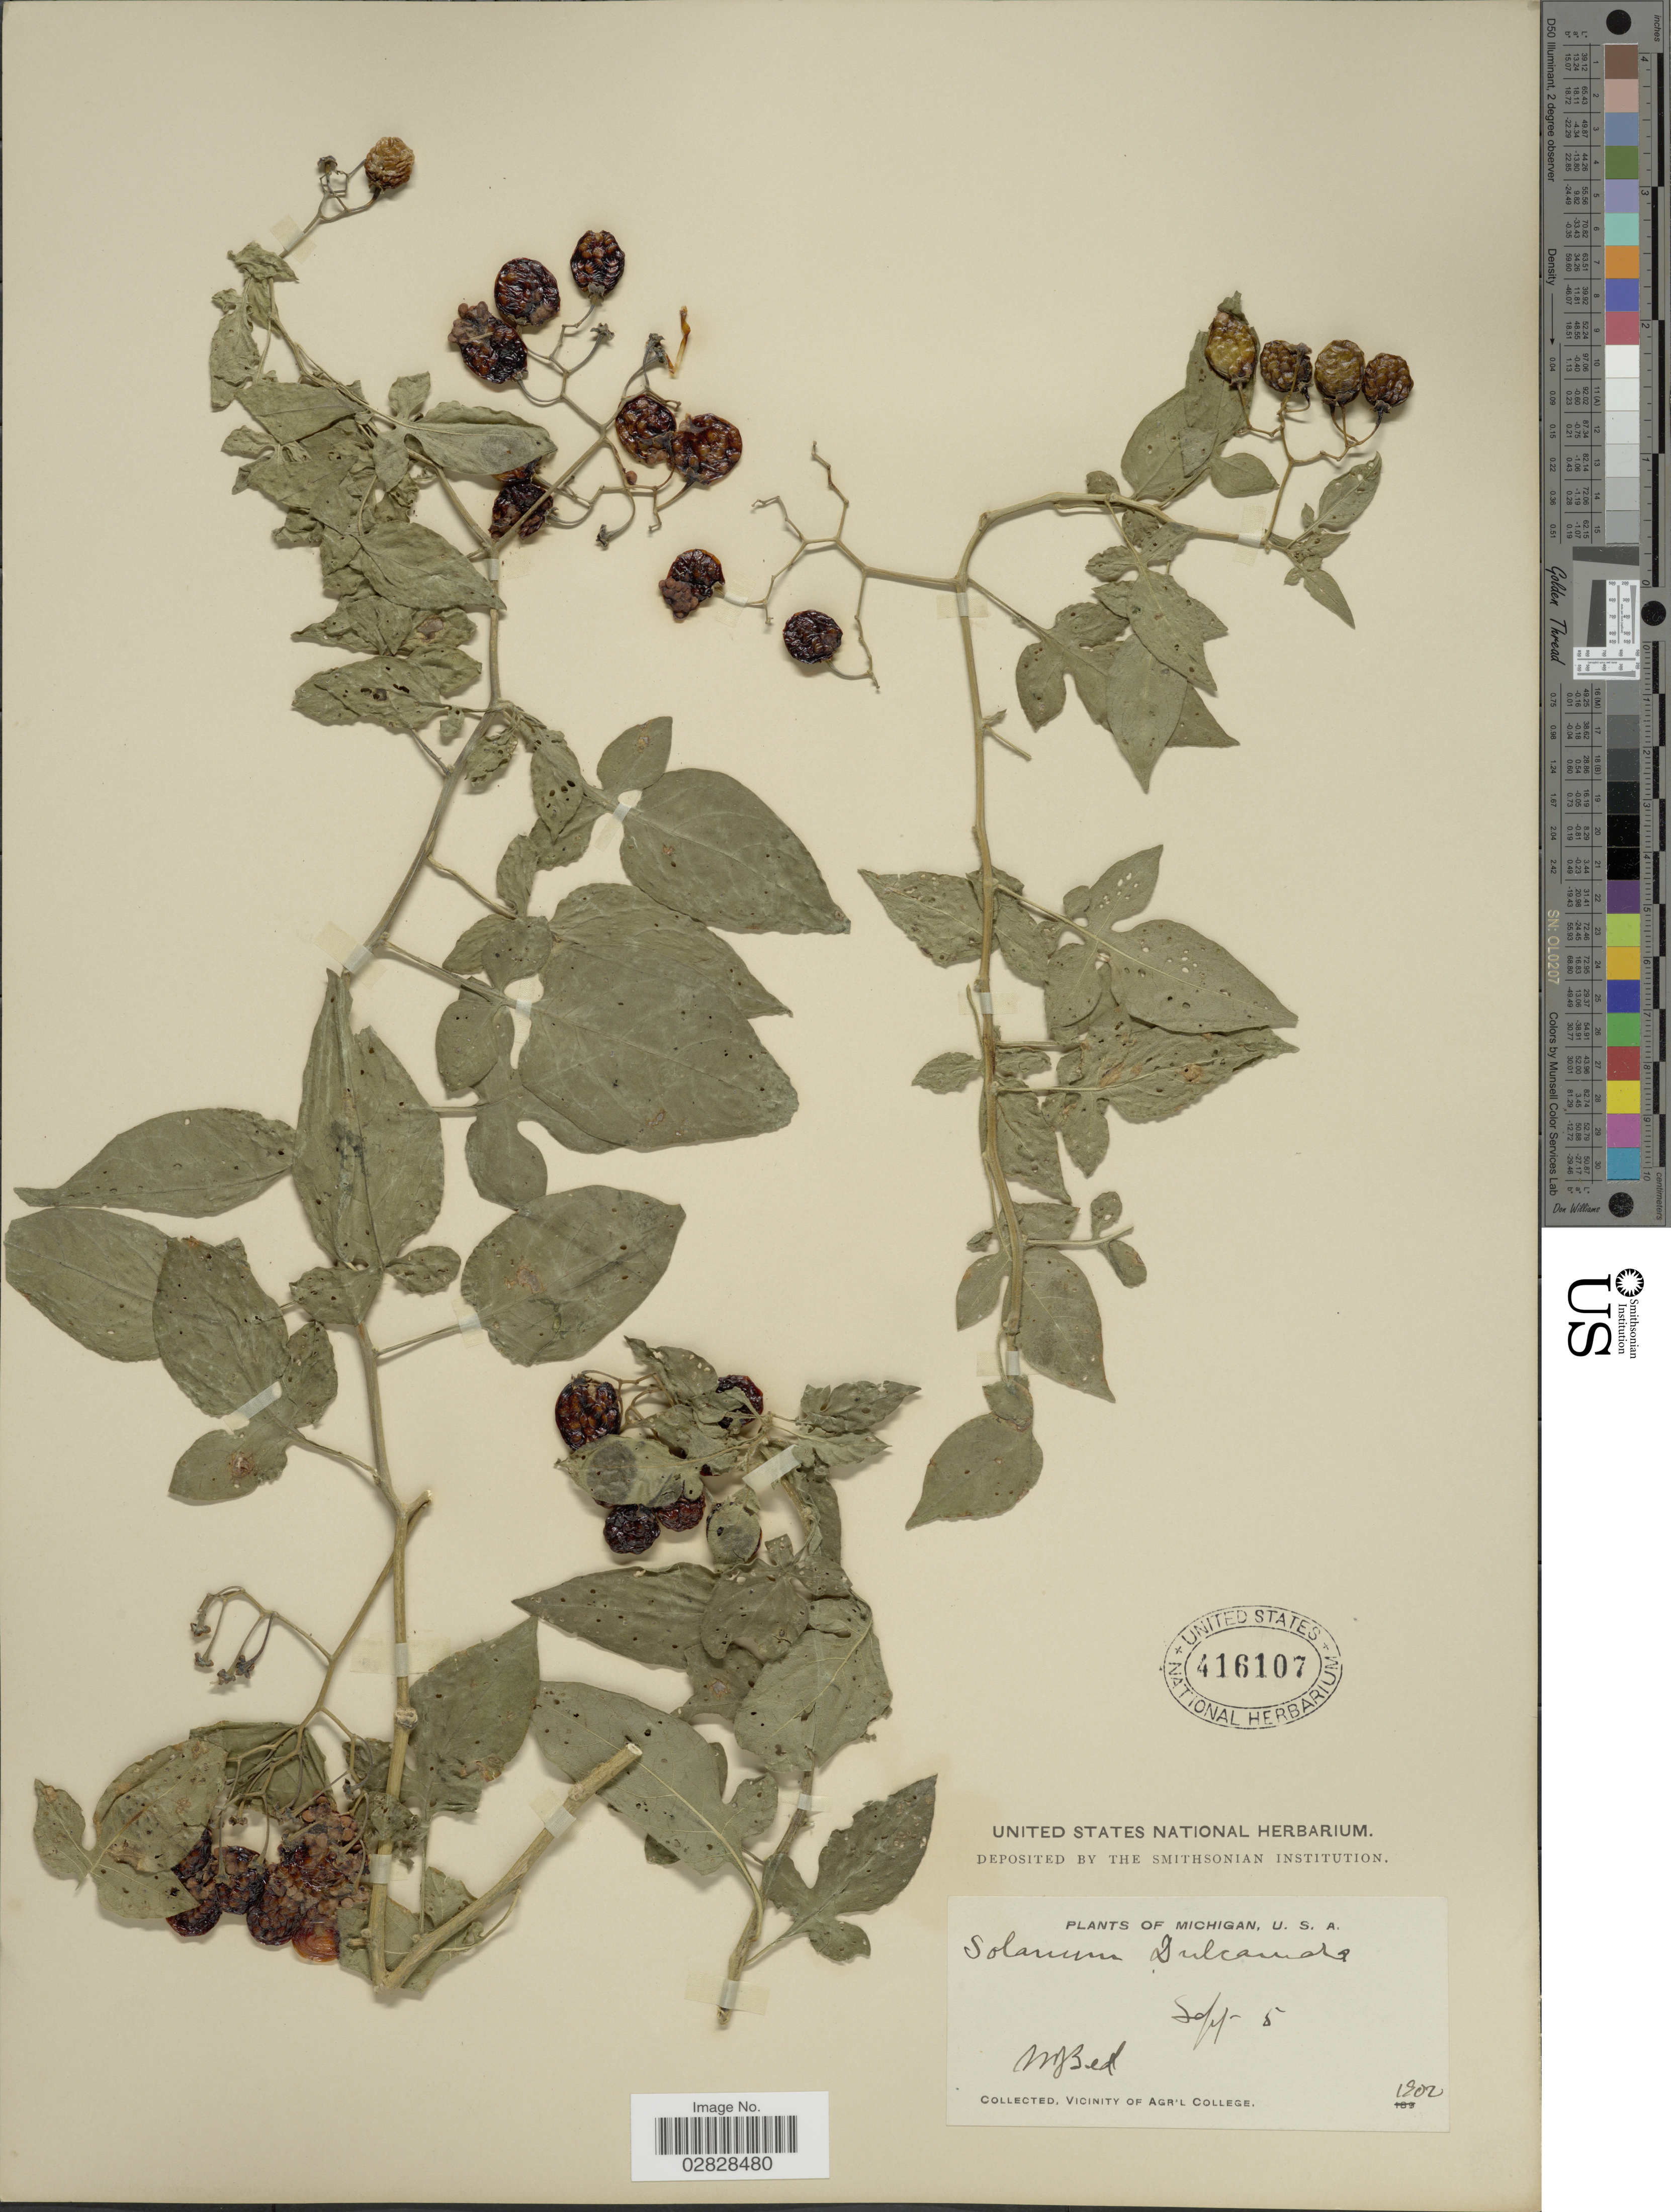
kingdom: Plantae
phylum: Tracheophyta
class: Magnoliopsida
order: Solanales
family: Solanaceae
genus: Solanum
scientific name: Solanum dulcamara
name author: L.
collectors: W. J. Beal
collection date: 1902-09-05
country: United States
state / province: Michigan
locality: N of Bed. [interpreted] Vicinity of Agr'l College.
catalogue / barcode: US 416107